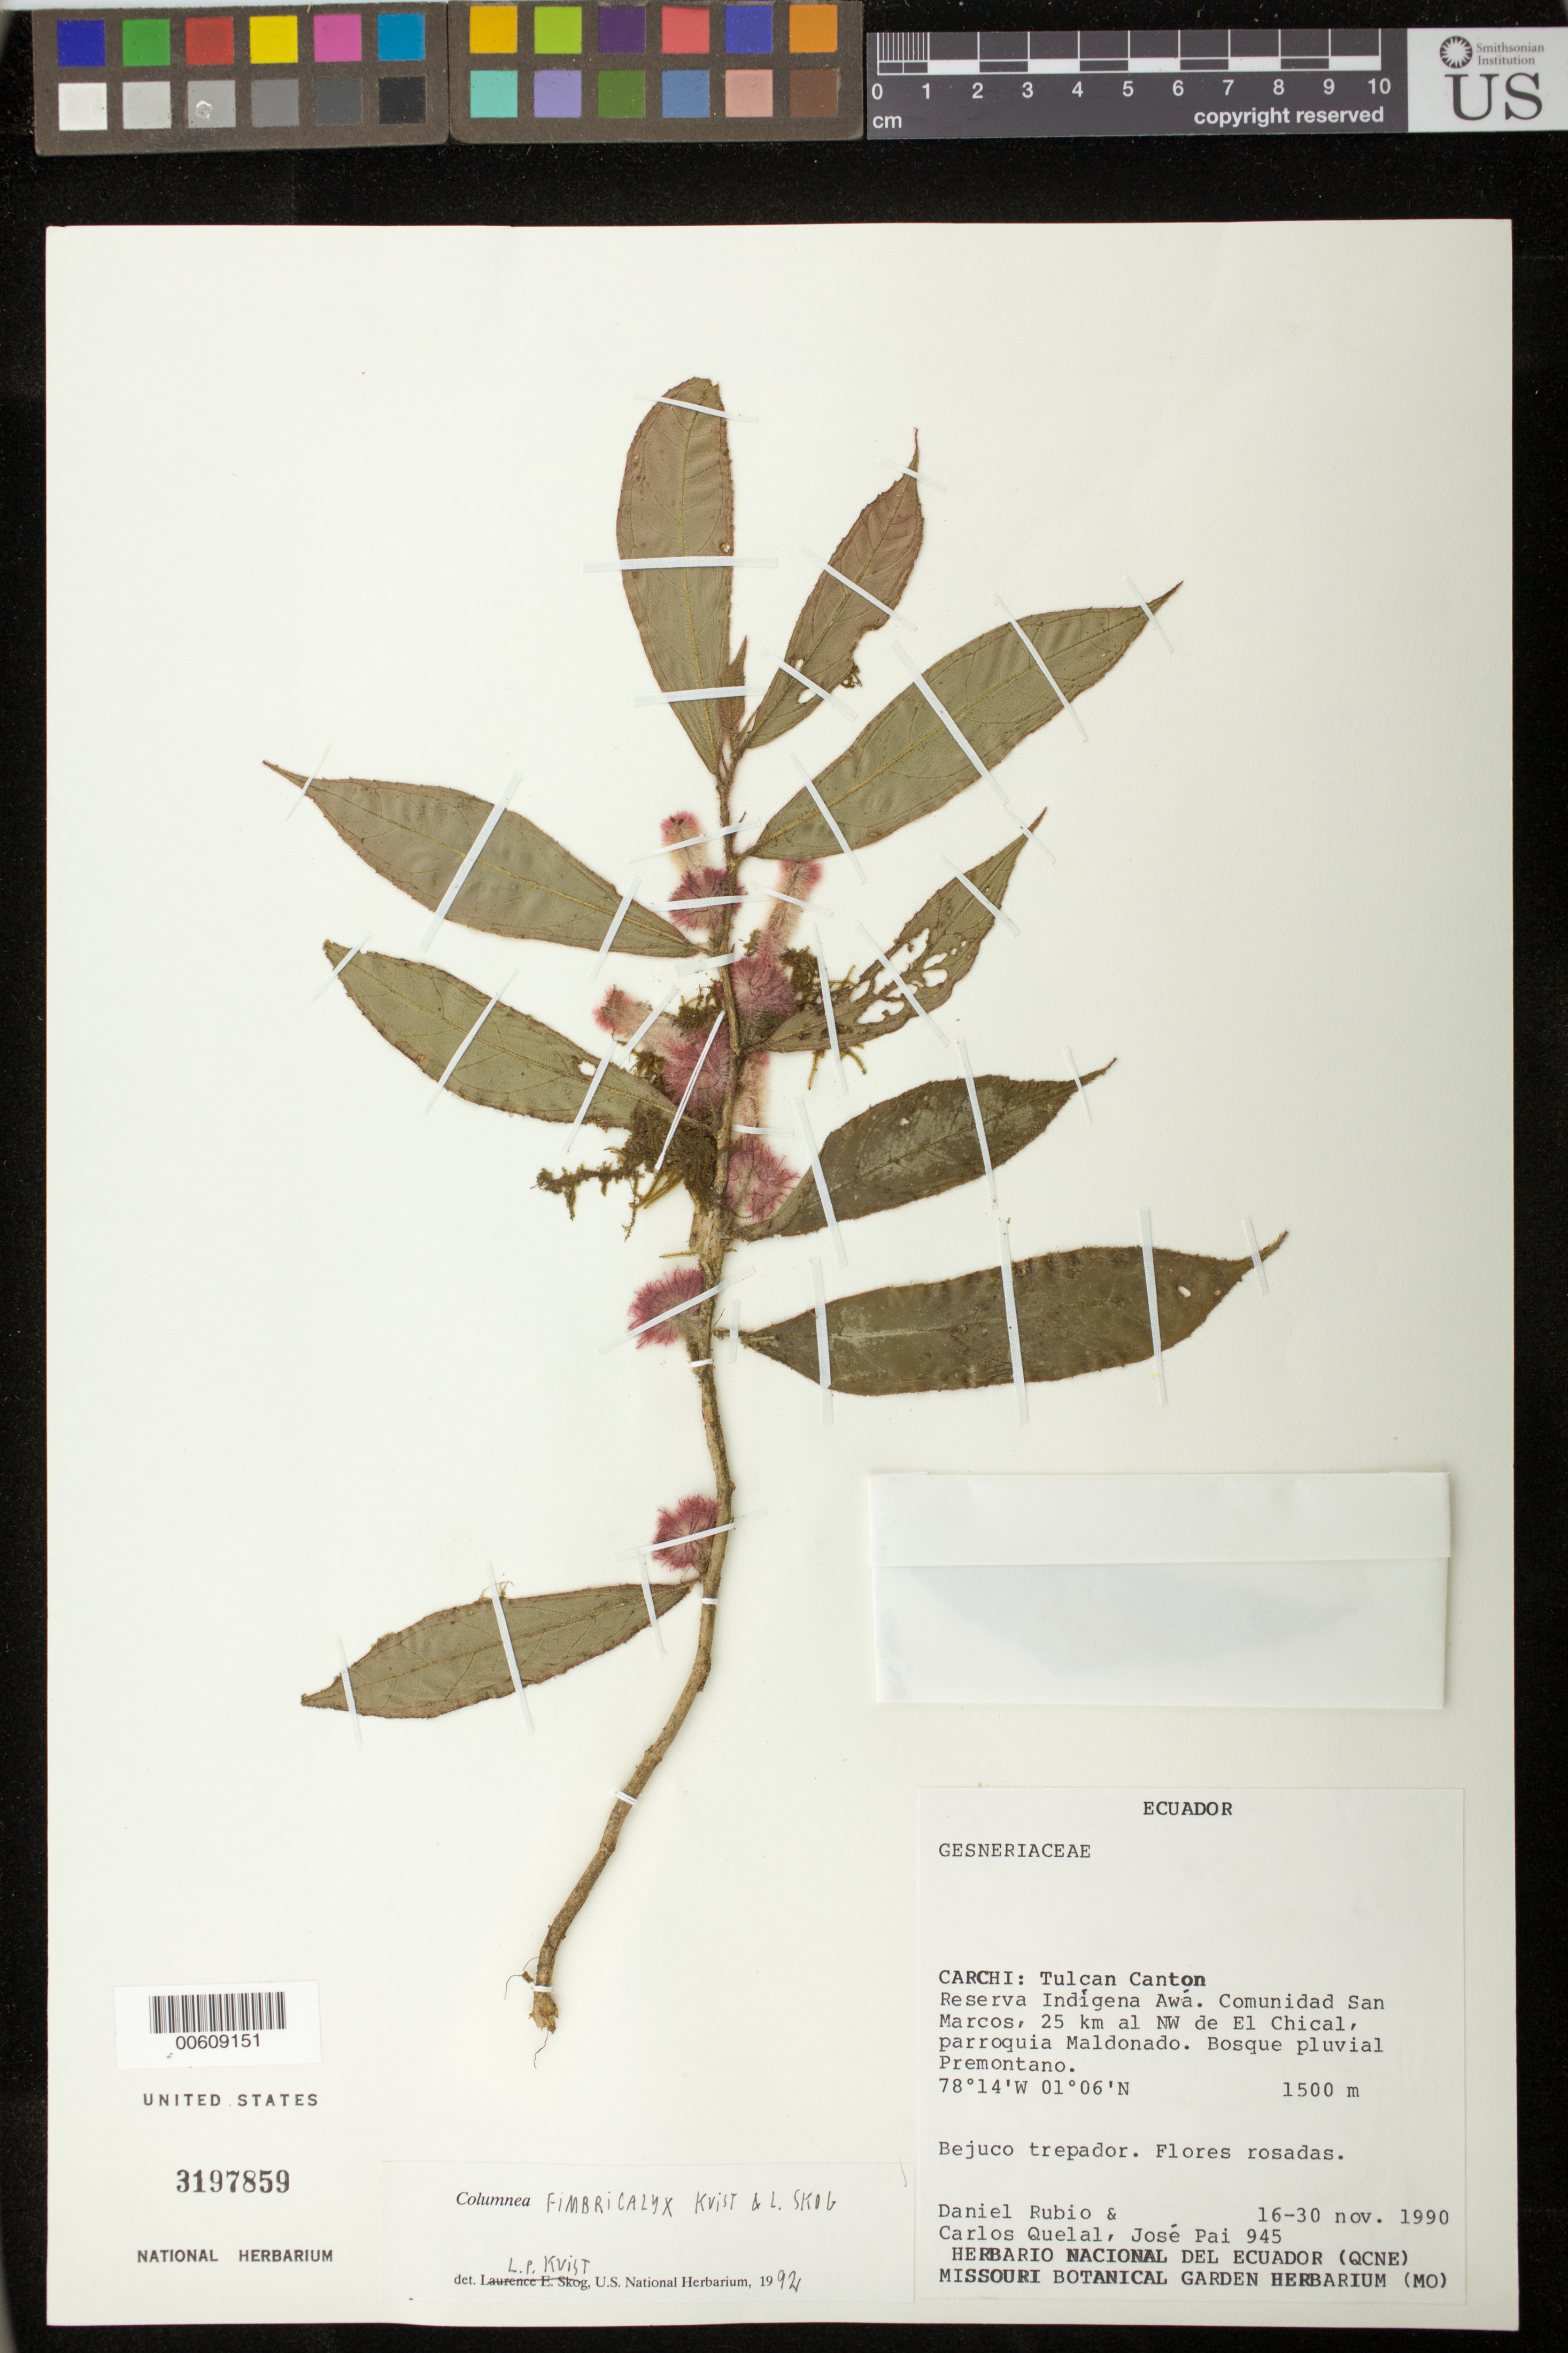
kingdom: Plantae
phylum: Tracheophyta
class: Magnoliopsida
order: Lamiales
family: Gesneriaceae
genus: Columnea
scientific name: Columnea fimbricalyx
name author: L.P. Kvist & L.E. Skog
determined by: Skog, Laurence E.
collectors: D. Rubio, C. Quelal & J. Pai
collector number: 945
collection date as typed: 16-30 Nov 1990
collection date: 1990-11-16/1990-11-30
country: Ecuador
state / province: Carchi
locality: Tulcan Canton, Reserva Indígena Awá, comunidad San Marcos, 25 km al NW de El Chical, parroquia Maldonado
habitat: Bosque pluvial premontano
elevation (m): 1500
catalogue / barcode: US 3197859